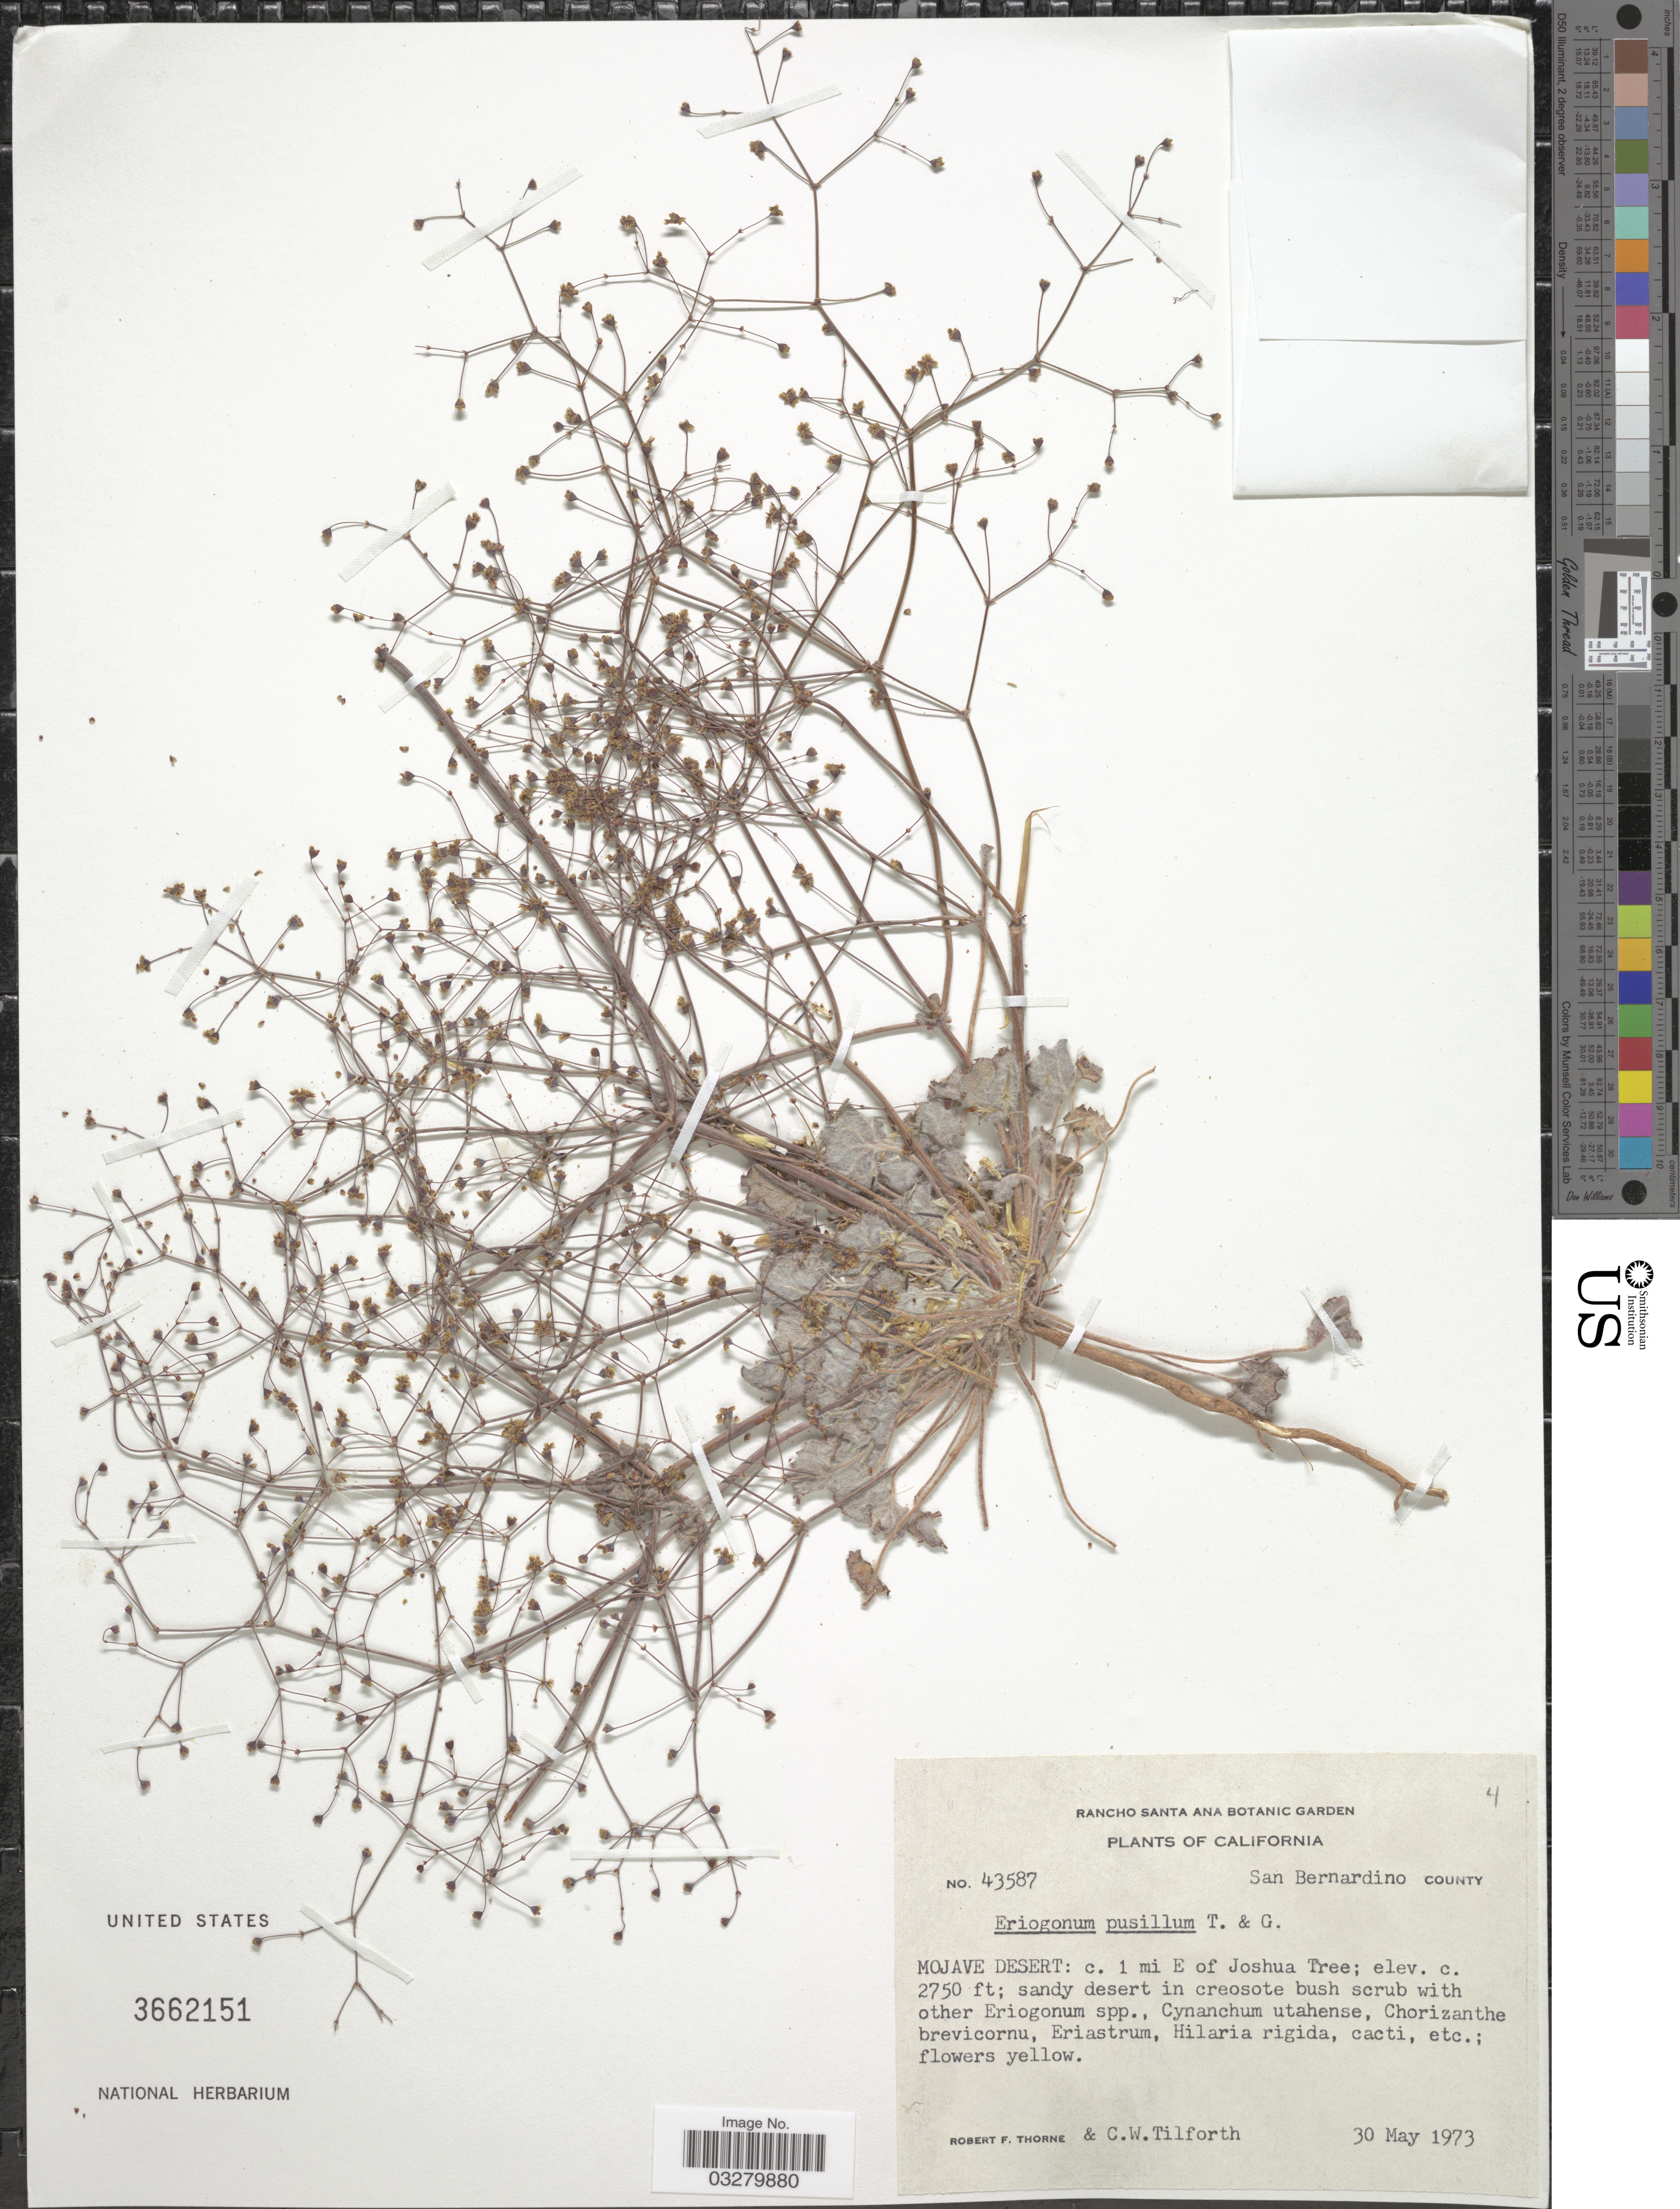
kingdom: Plantae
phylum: Tracheophyta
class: Magnoliopsida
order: Caryophyllales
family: Polygonaceae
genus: Eriogonum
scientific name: Eriogonum pusillum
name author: Torr. & A. Gray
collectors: R. F. Thorne & C. Tilforth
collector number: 43587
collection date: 1973-05-30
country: United States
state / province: California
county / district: San Bernardino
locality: San Bernardino County. Mojave Desert: c. 1 mi E of Joshua Tree.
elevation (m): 838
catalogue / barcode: US 3662151